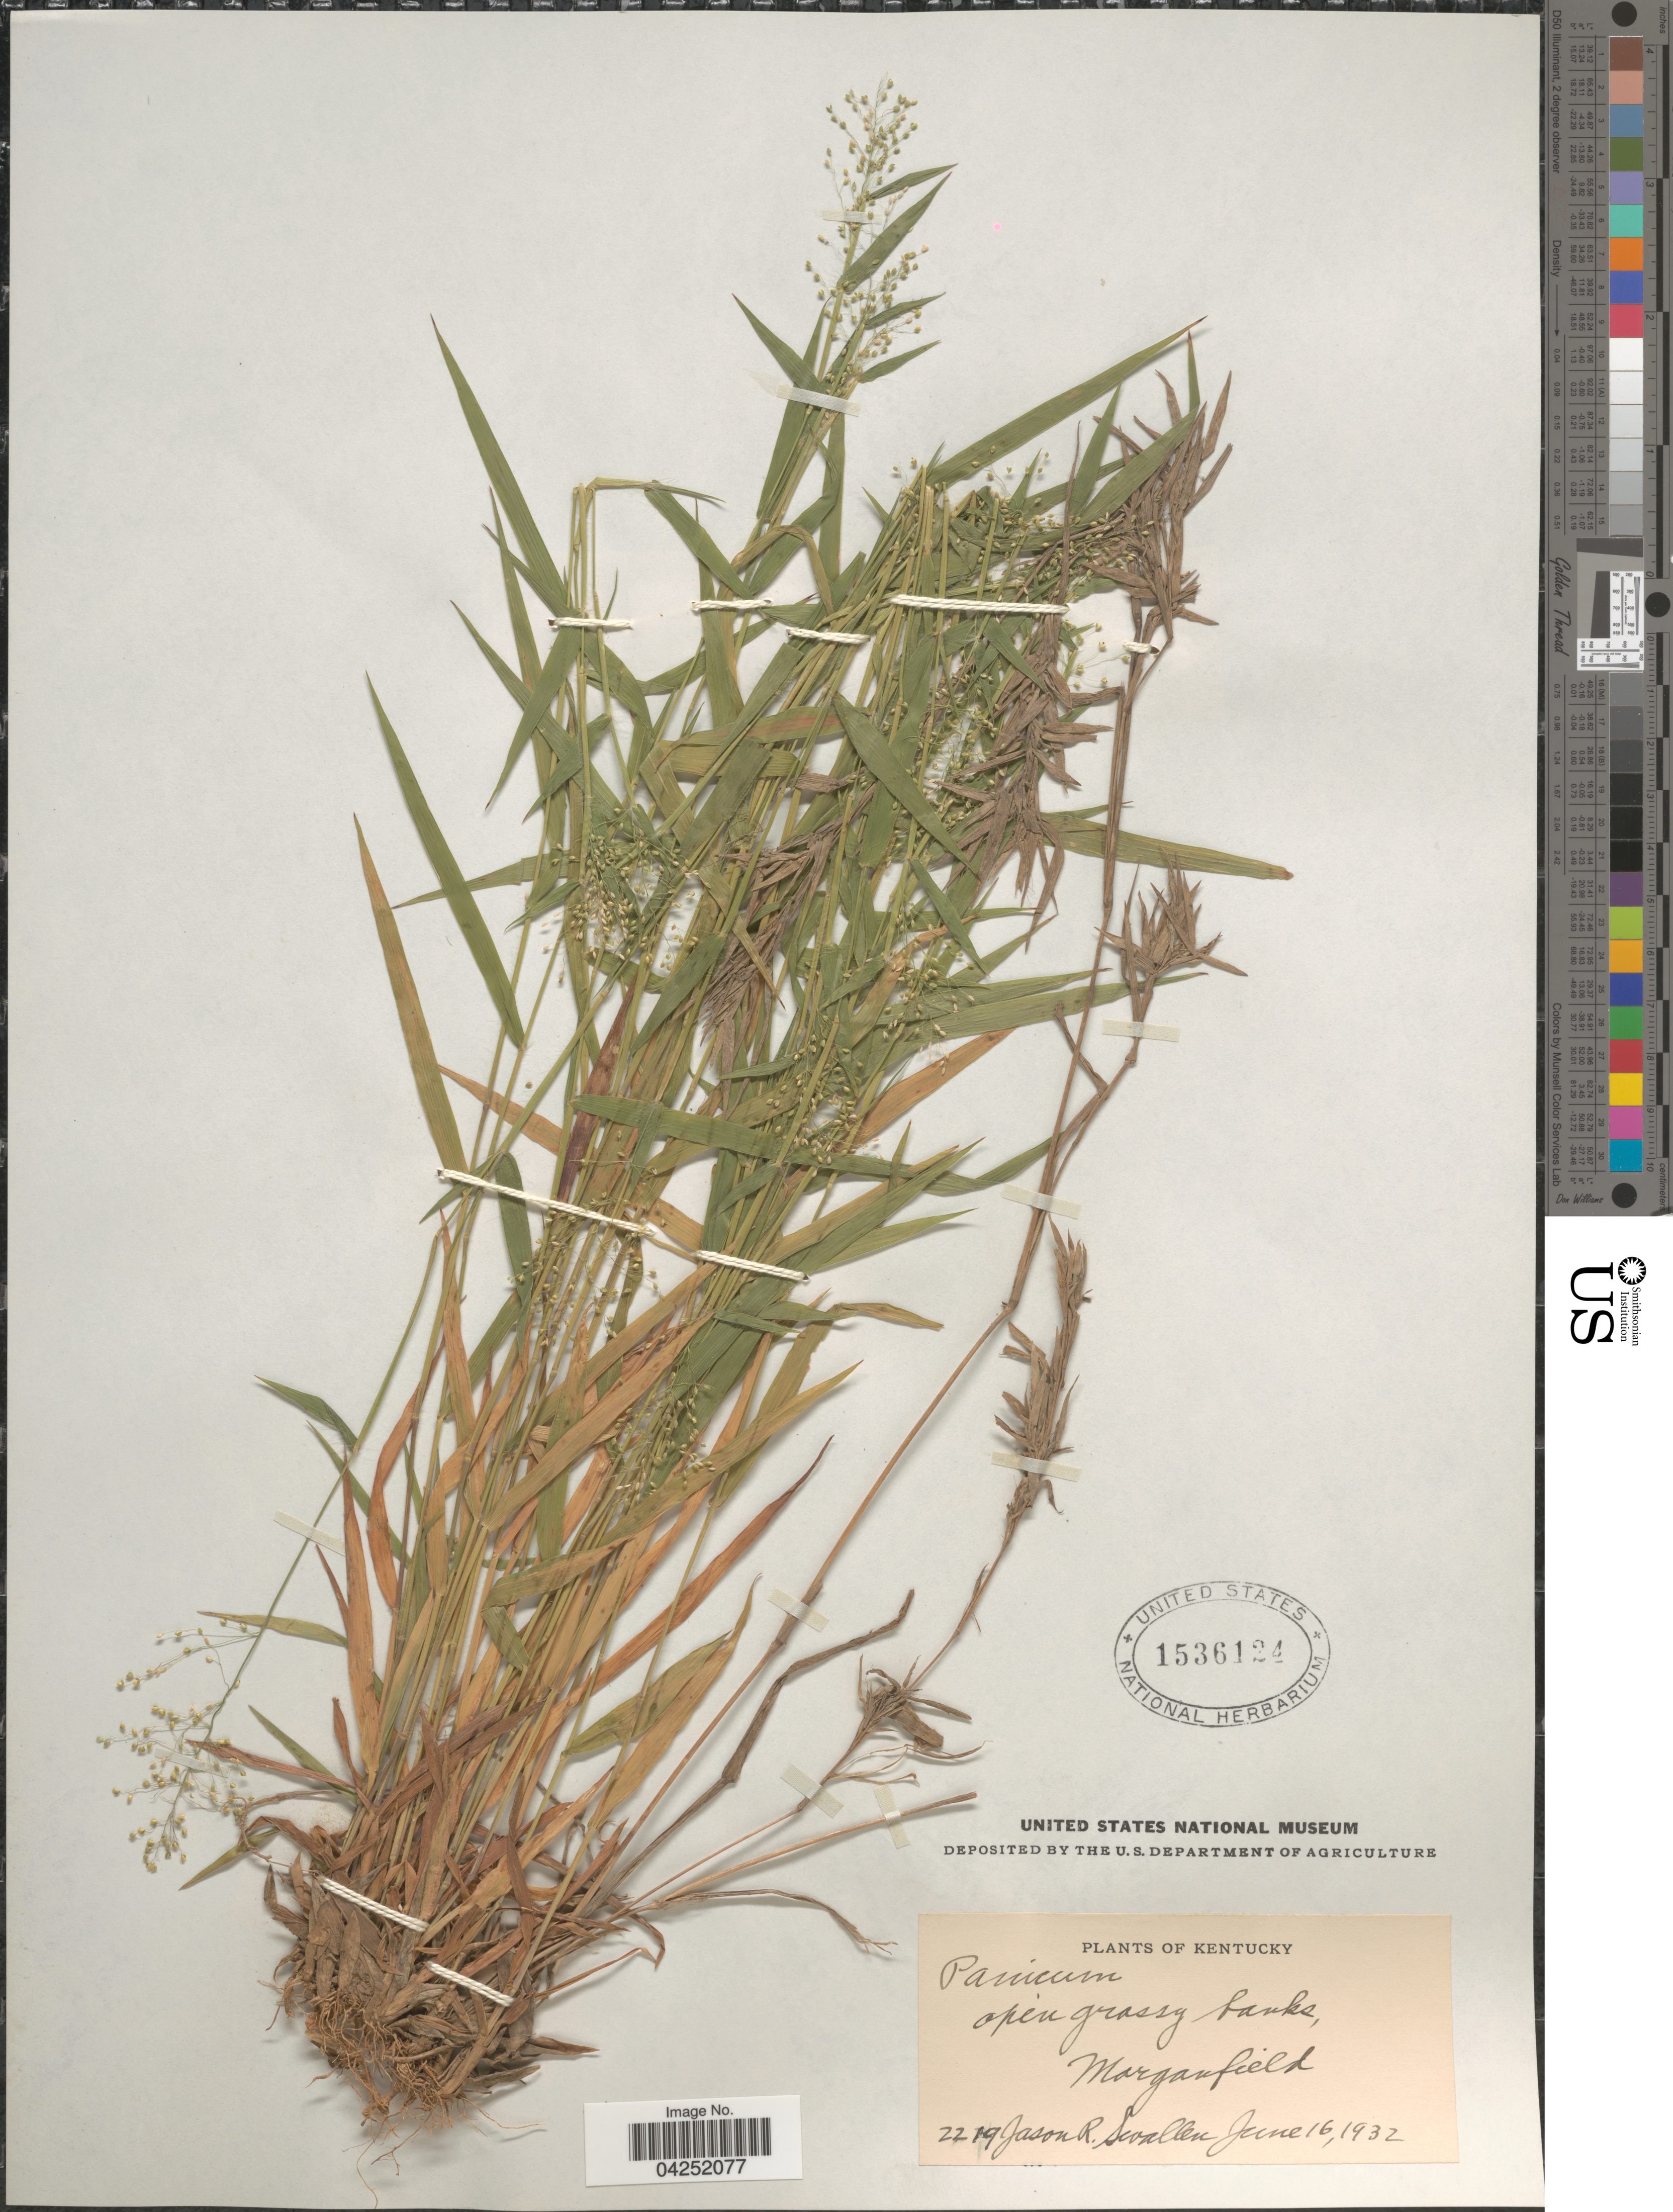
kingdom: Plantae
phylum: Tracheophyta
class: Liliopsida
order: Poales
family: Poaceae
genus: Dichanthelium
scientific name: Dichanthelium acuminatum var. lindheimeri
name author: (Nash) Gould & C.A. Clark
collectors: J. R. Swallen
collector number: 2219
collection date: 1932-06-16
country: United States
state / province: Kentucky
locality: Open grassy banks, Morganfield.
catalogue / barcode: US 1536124